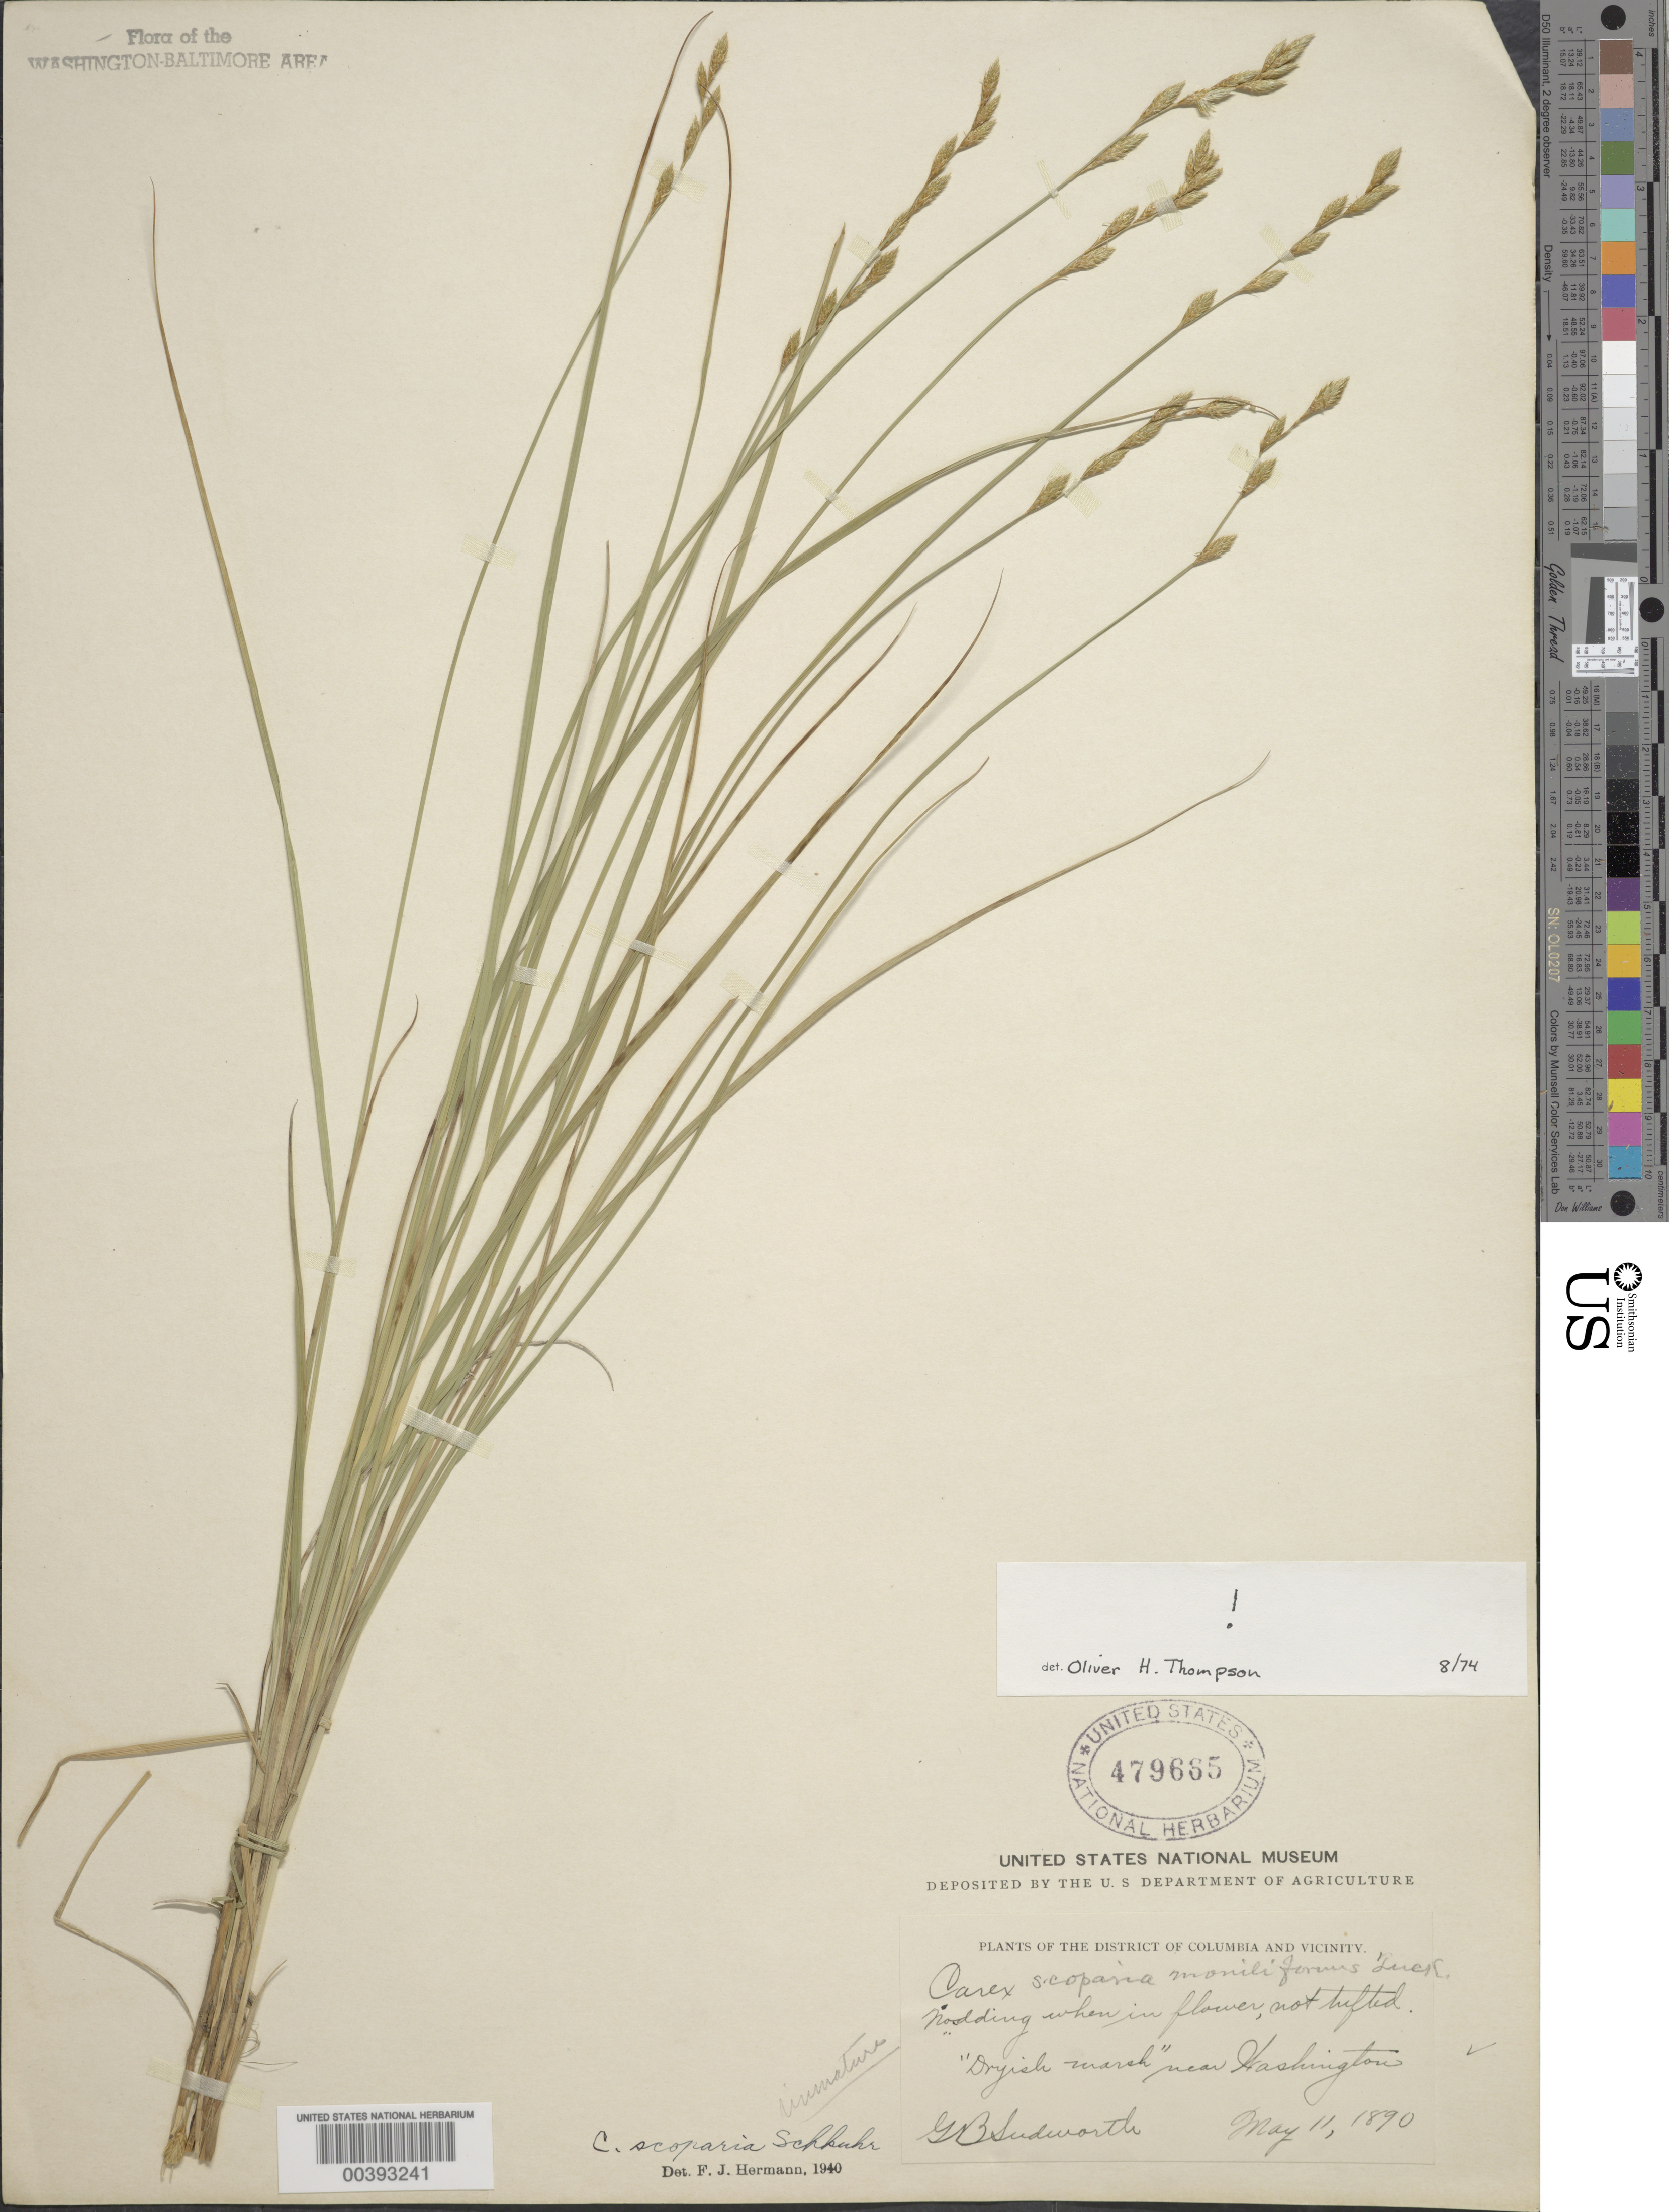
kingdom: Plantae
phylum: Tracheophyta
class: Liliopsida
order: Poales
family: Cyperaceae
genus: Carex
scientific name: Carex scoparia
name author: Schkuhr ex Willd.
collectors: G. B. Sudworth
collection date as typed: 11 May 1890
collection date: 1890-05-11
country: United States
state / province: District of Columbia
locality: Washington DC Area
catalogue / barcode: US 479665